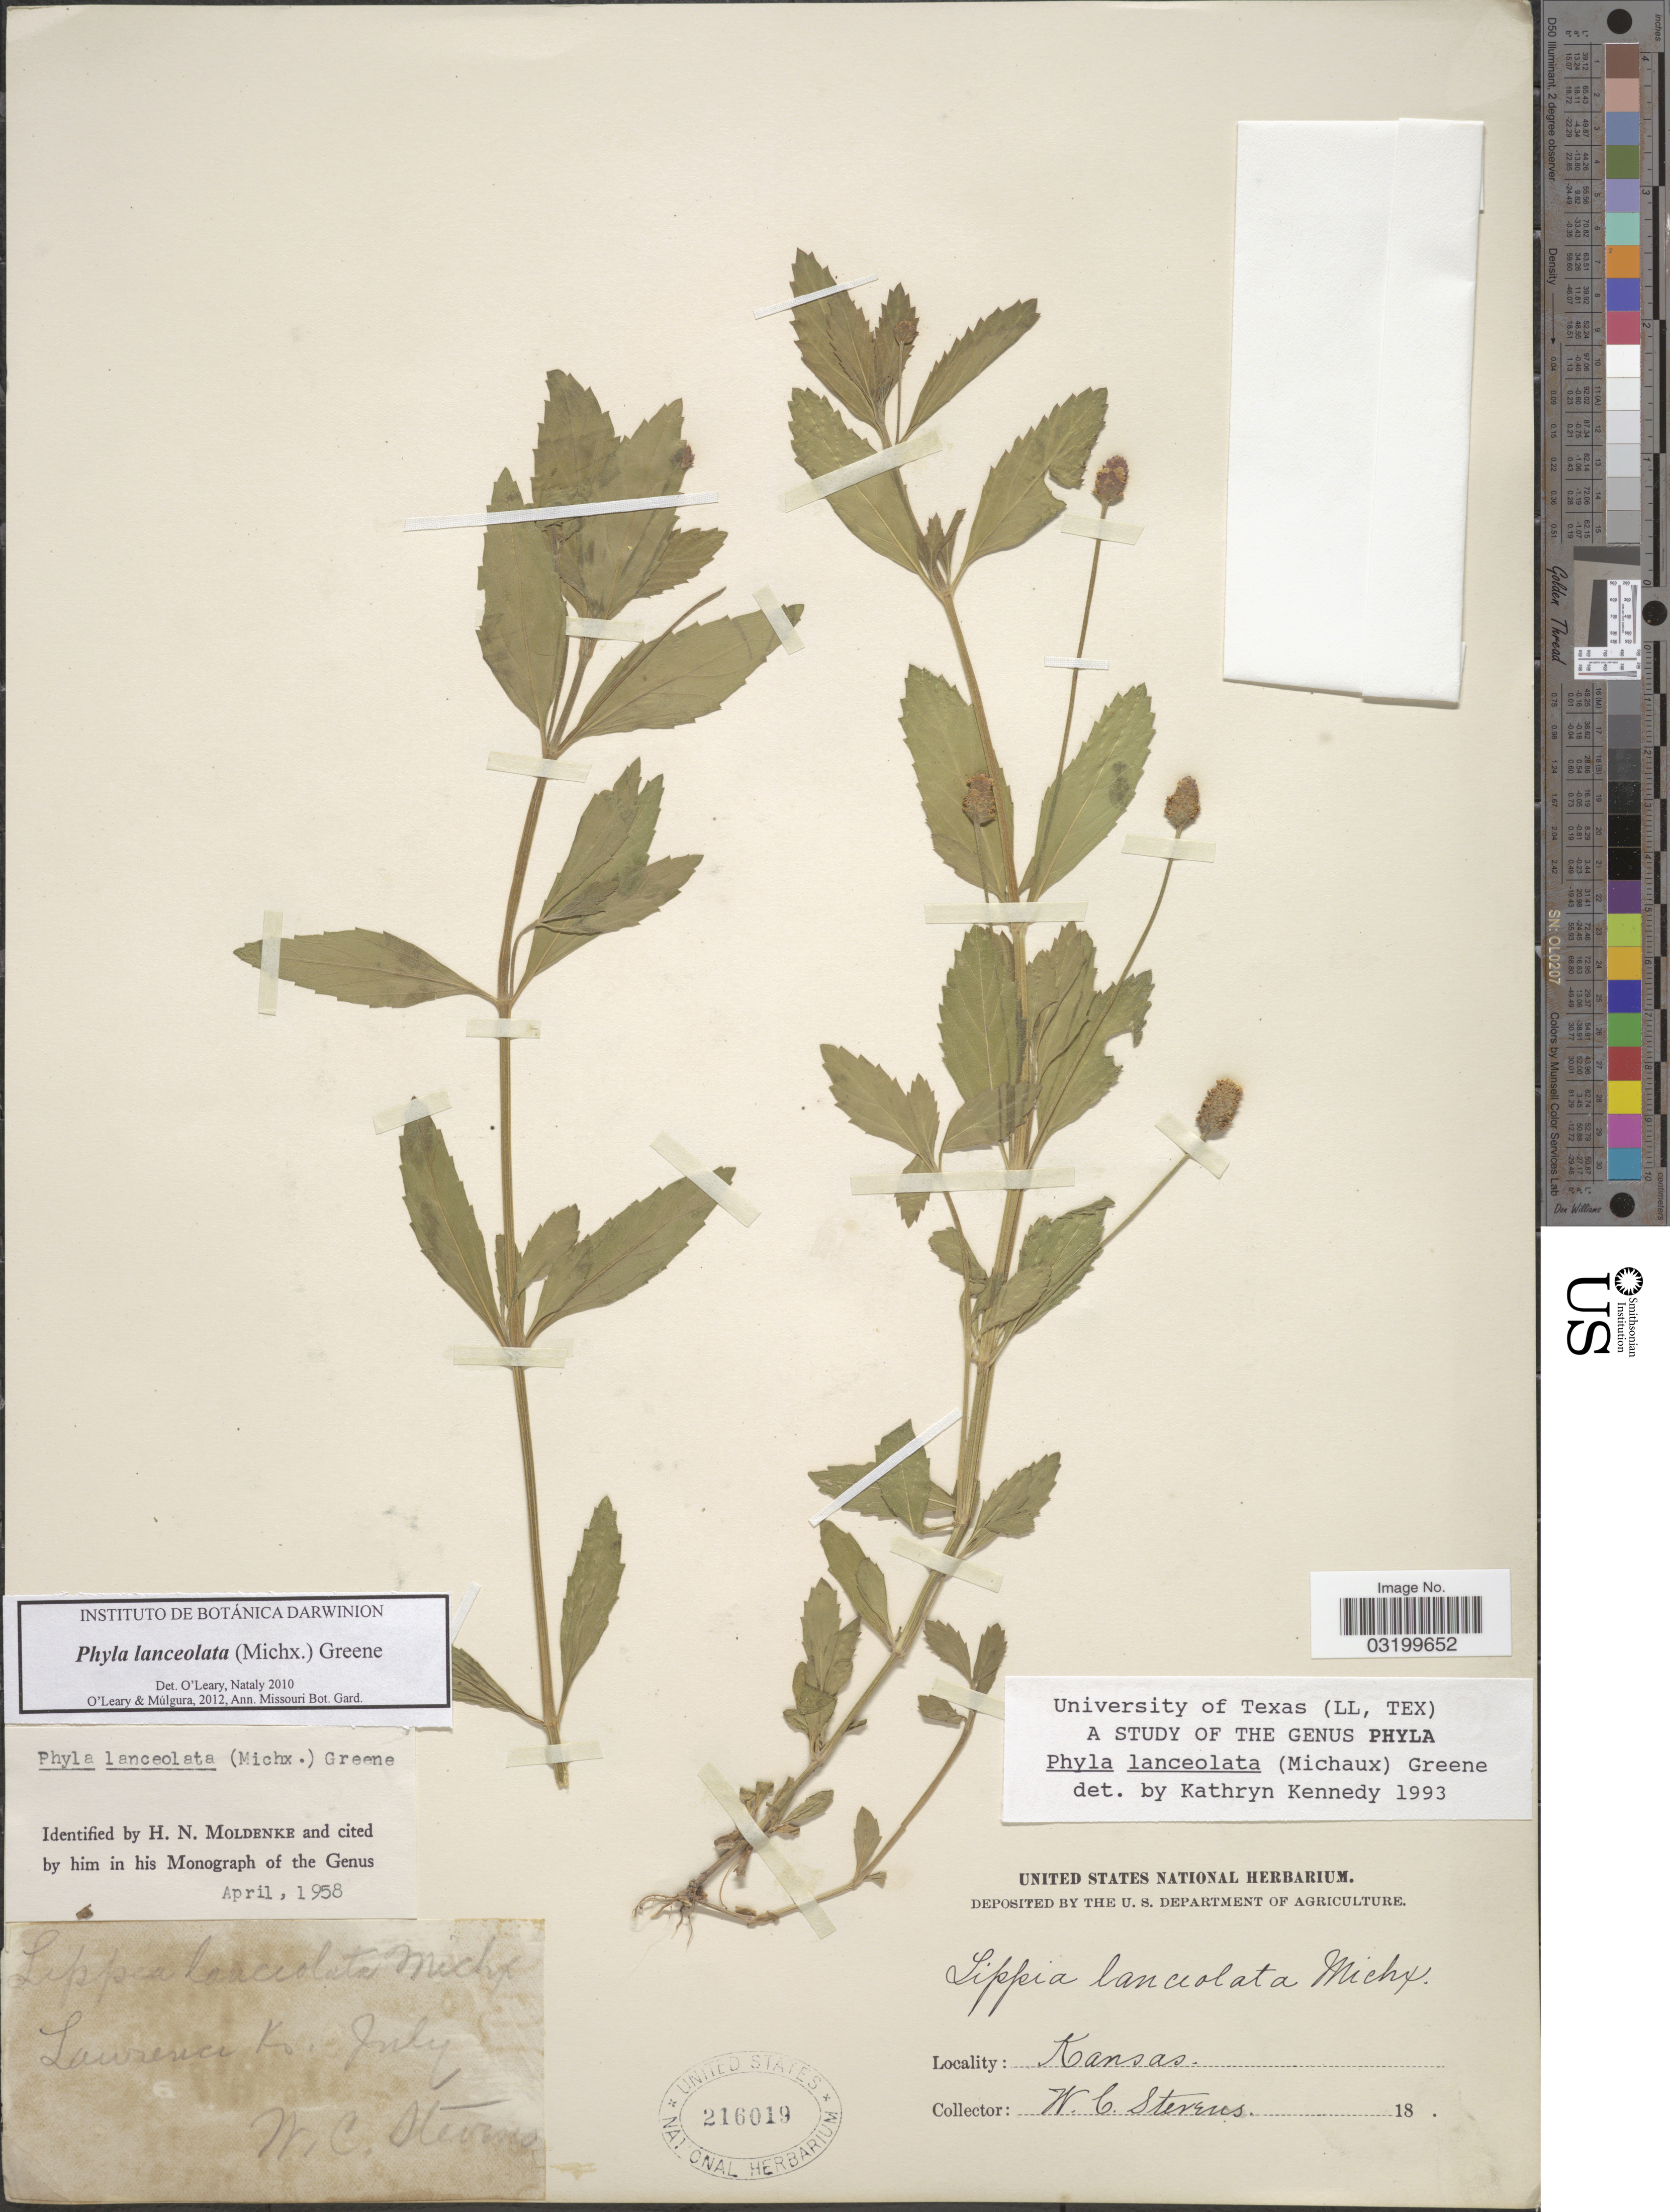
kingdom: Plantae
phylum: Tracheophyta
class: Magnoliopsida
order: Lamiales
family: Verbenaceae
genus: Phyla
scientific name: Phyla lanceolata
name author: (Michx.) Greene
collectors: W. C. Stevens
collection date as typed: July 5 18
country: United States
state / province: Kansas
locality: Lawrence.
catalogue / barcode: US 216019